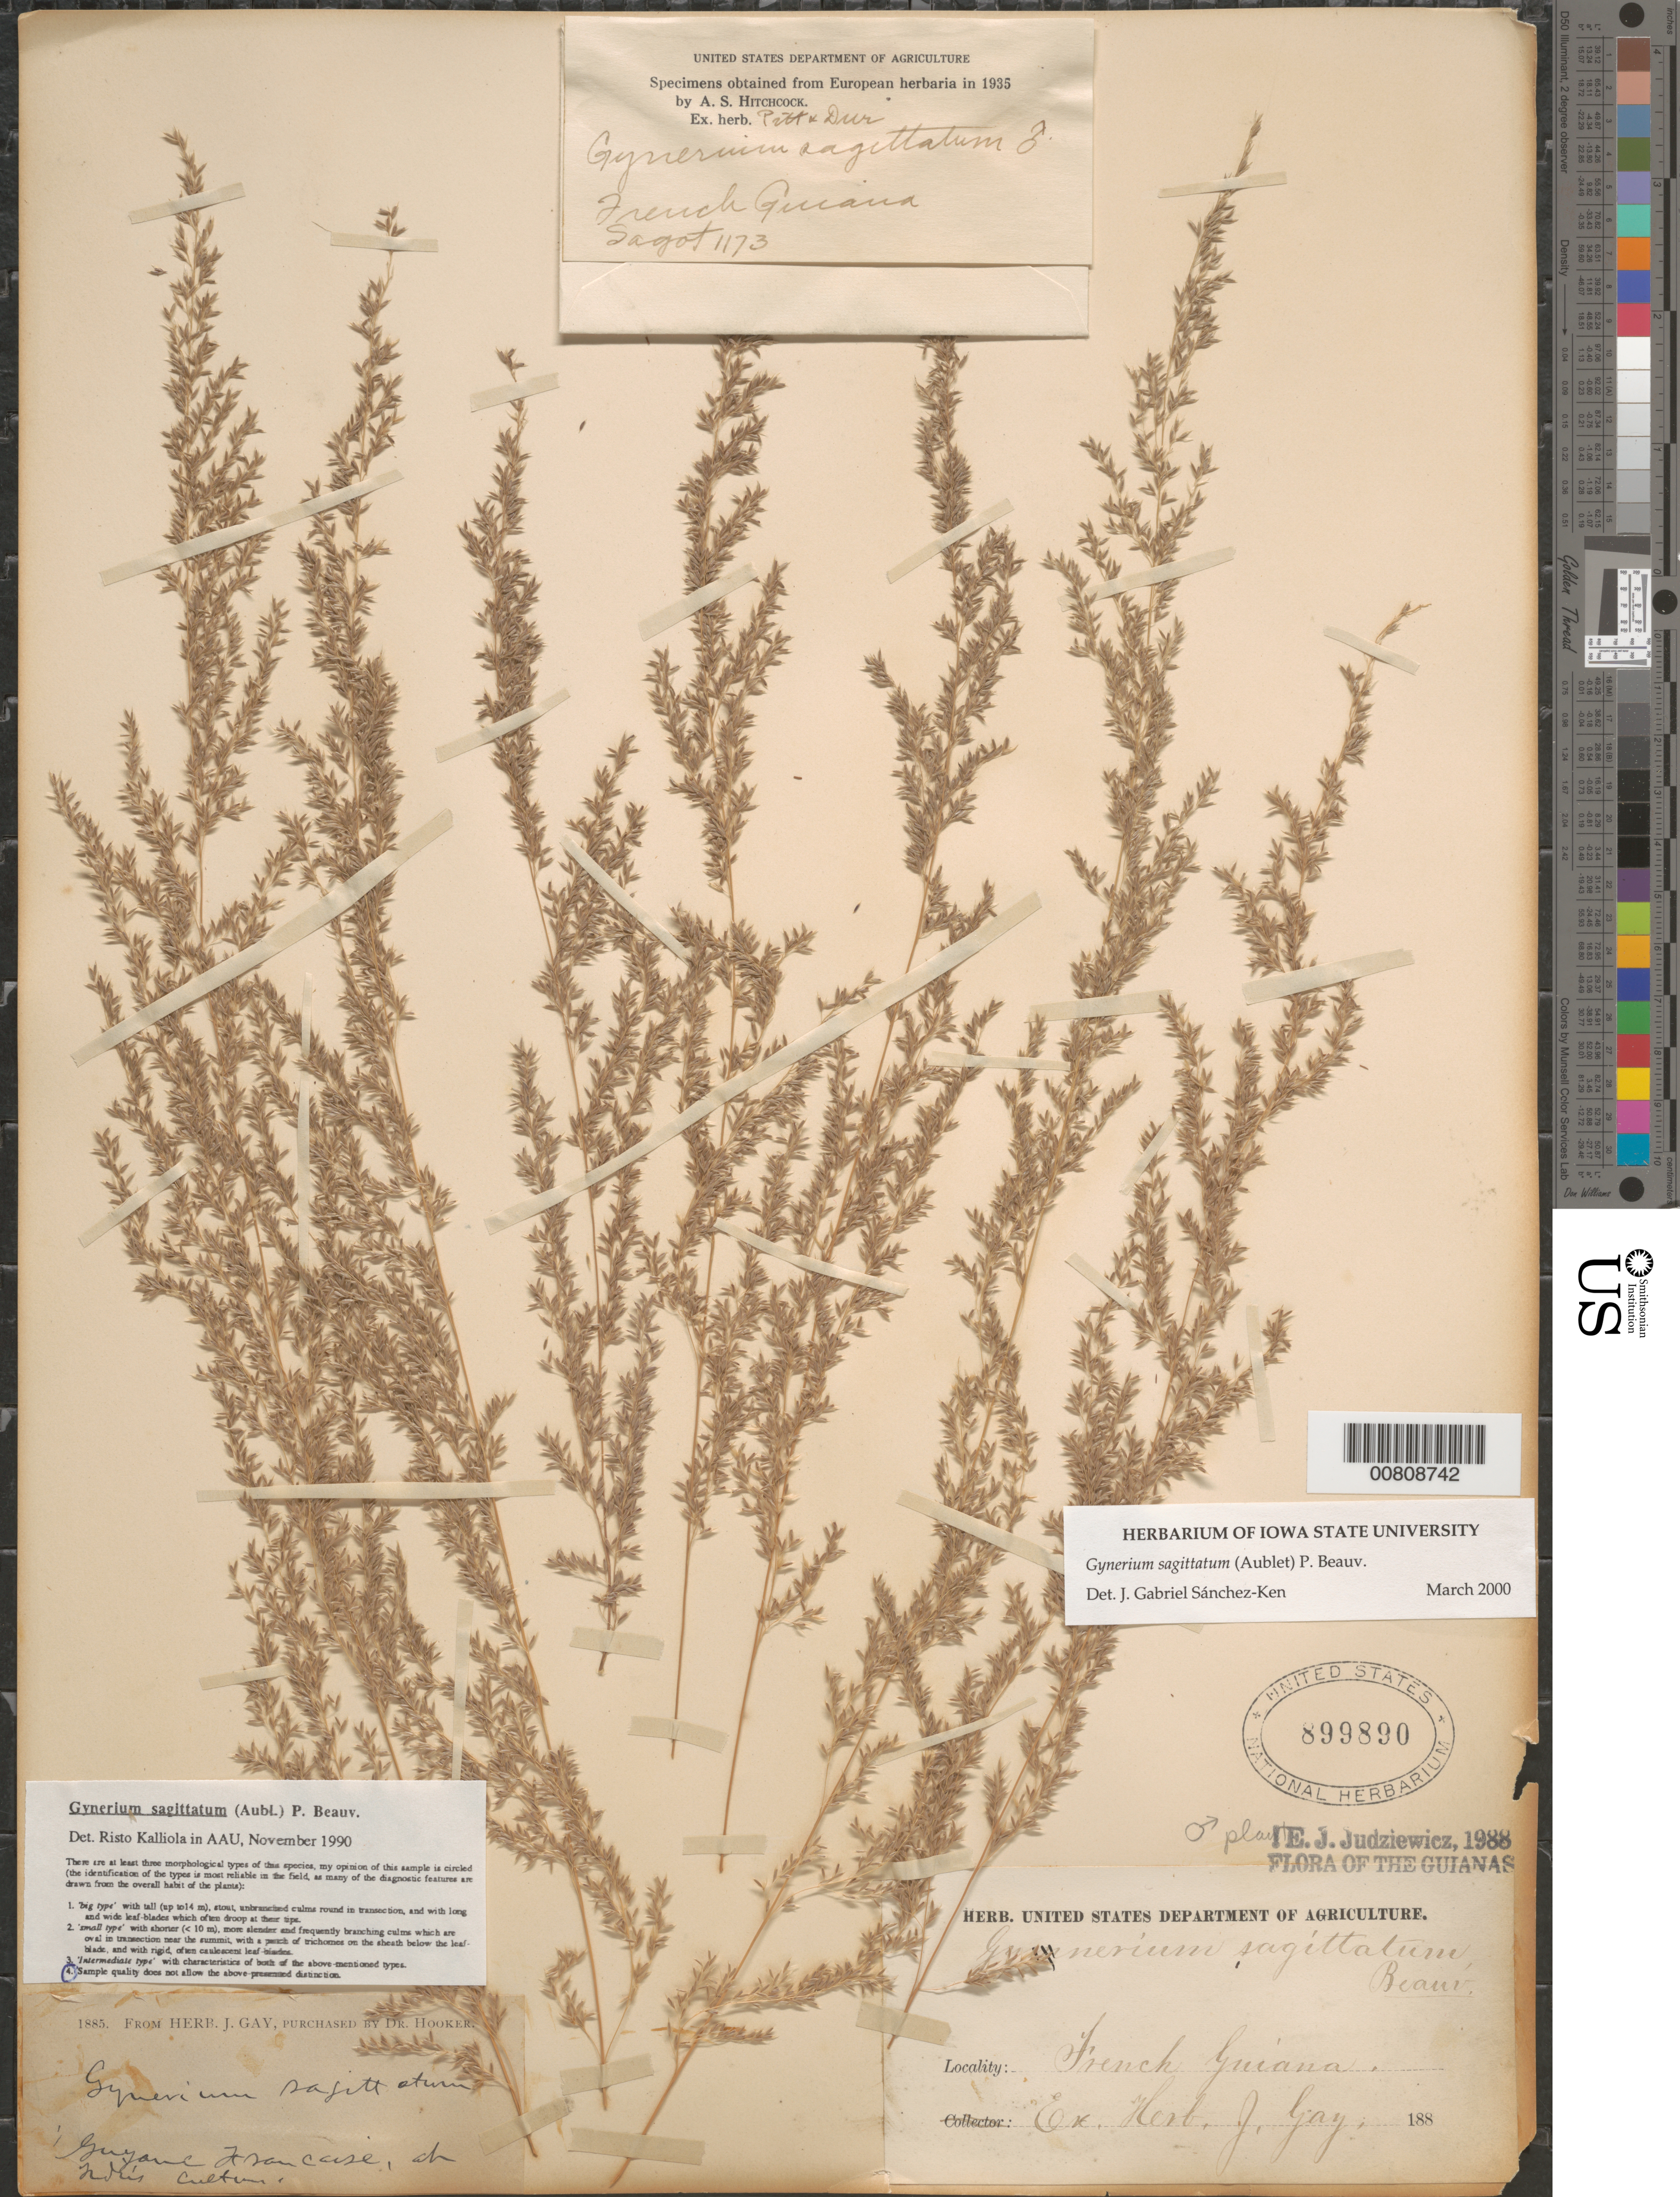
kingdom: Plantae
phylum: Tracheophyta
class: Liliopsida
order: Poales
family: Poaceae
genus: Gynerium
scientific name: Gynerium sagittatum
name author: (Aubl.) P. Beauv.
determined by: Sánchez-Ken, J. G.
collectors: P. A. Sagot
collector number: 1173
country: French Guiana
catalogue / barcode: US 899890